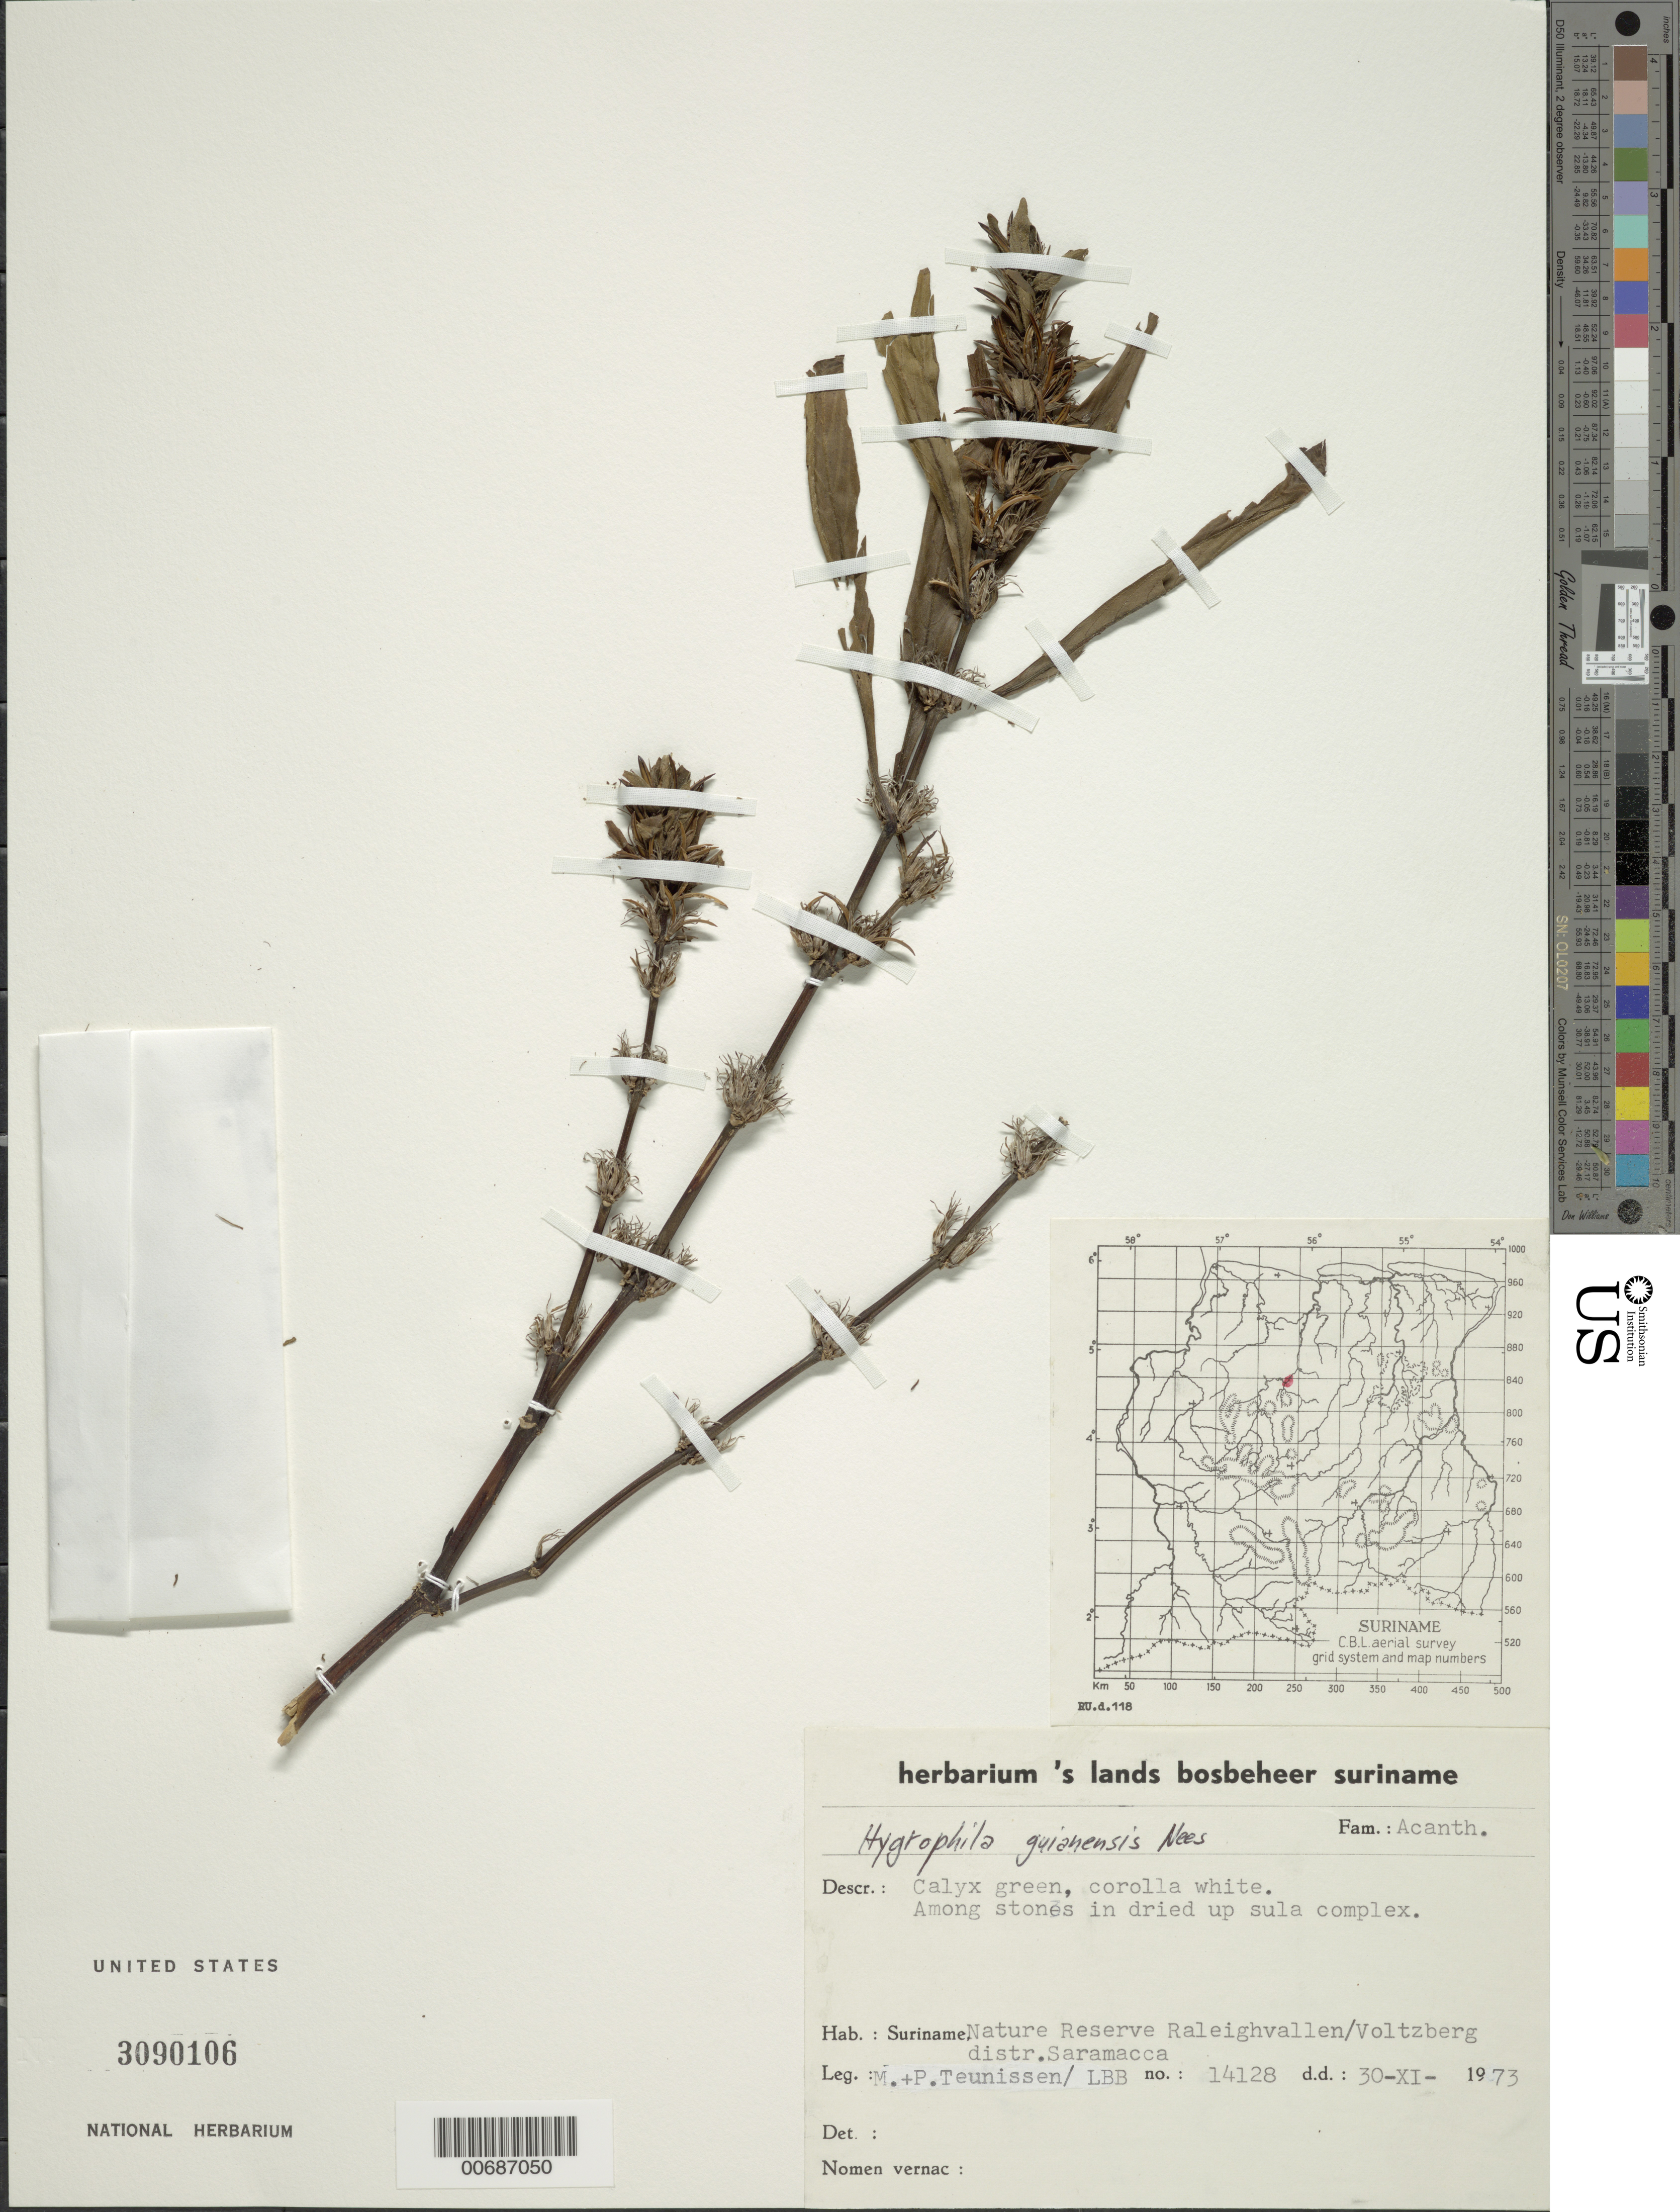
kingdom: Plantae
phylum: Tracheophyta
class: Magnoliopsida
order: Lamiales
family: Acanthaceae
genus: Hygrophila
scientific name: Hygrophila guianensis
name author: Nees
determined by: Nee, Michael H.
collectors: M. Teunissen-werkhoven & P. Teunissen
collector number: LBB 14128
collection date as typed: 30-Nov-73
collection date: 1973-11-30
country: Suriname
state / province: Saramacca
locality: Nature Reserve Raleighvallen/Voltzberg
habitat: Among stones in dried up sula complex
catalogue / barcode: US 3090106